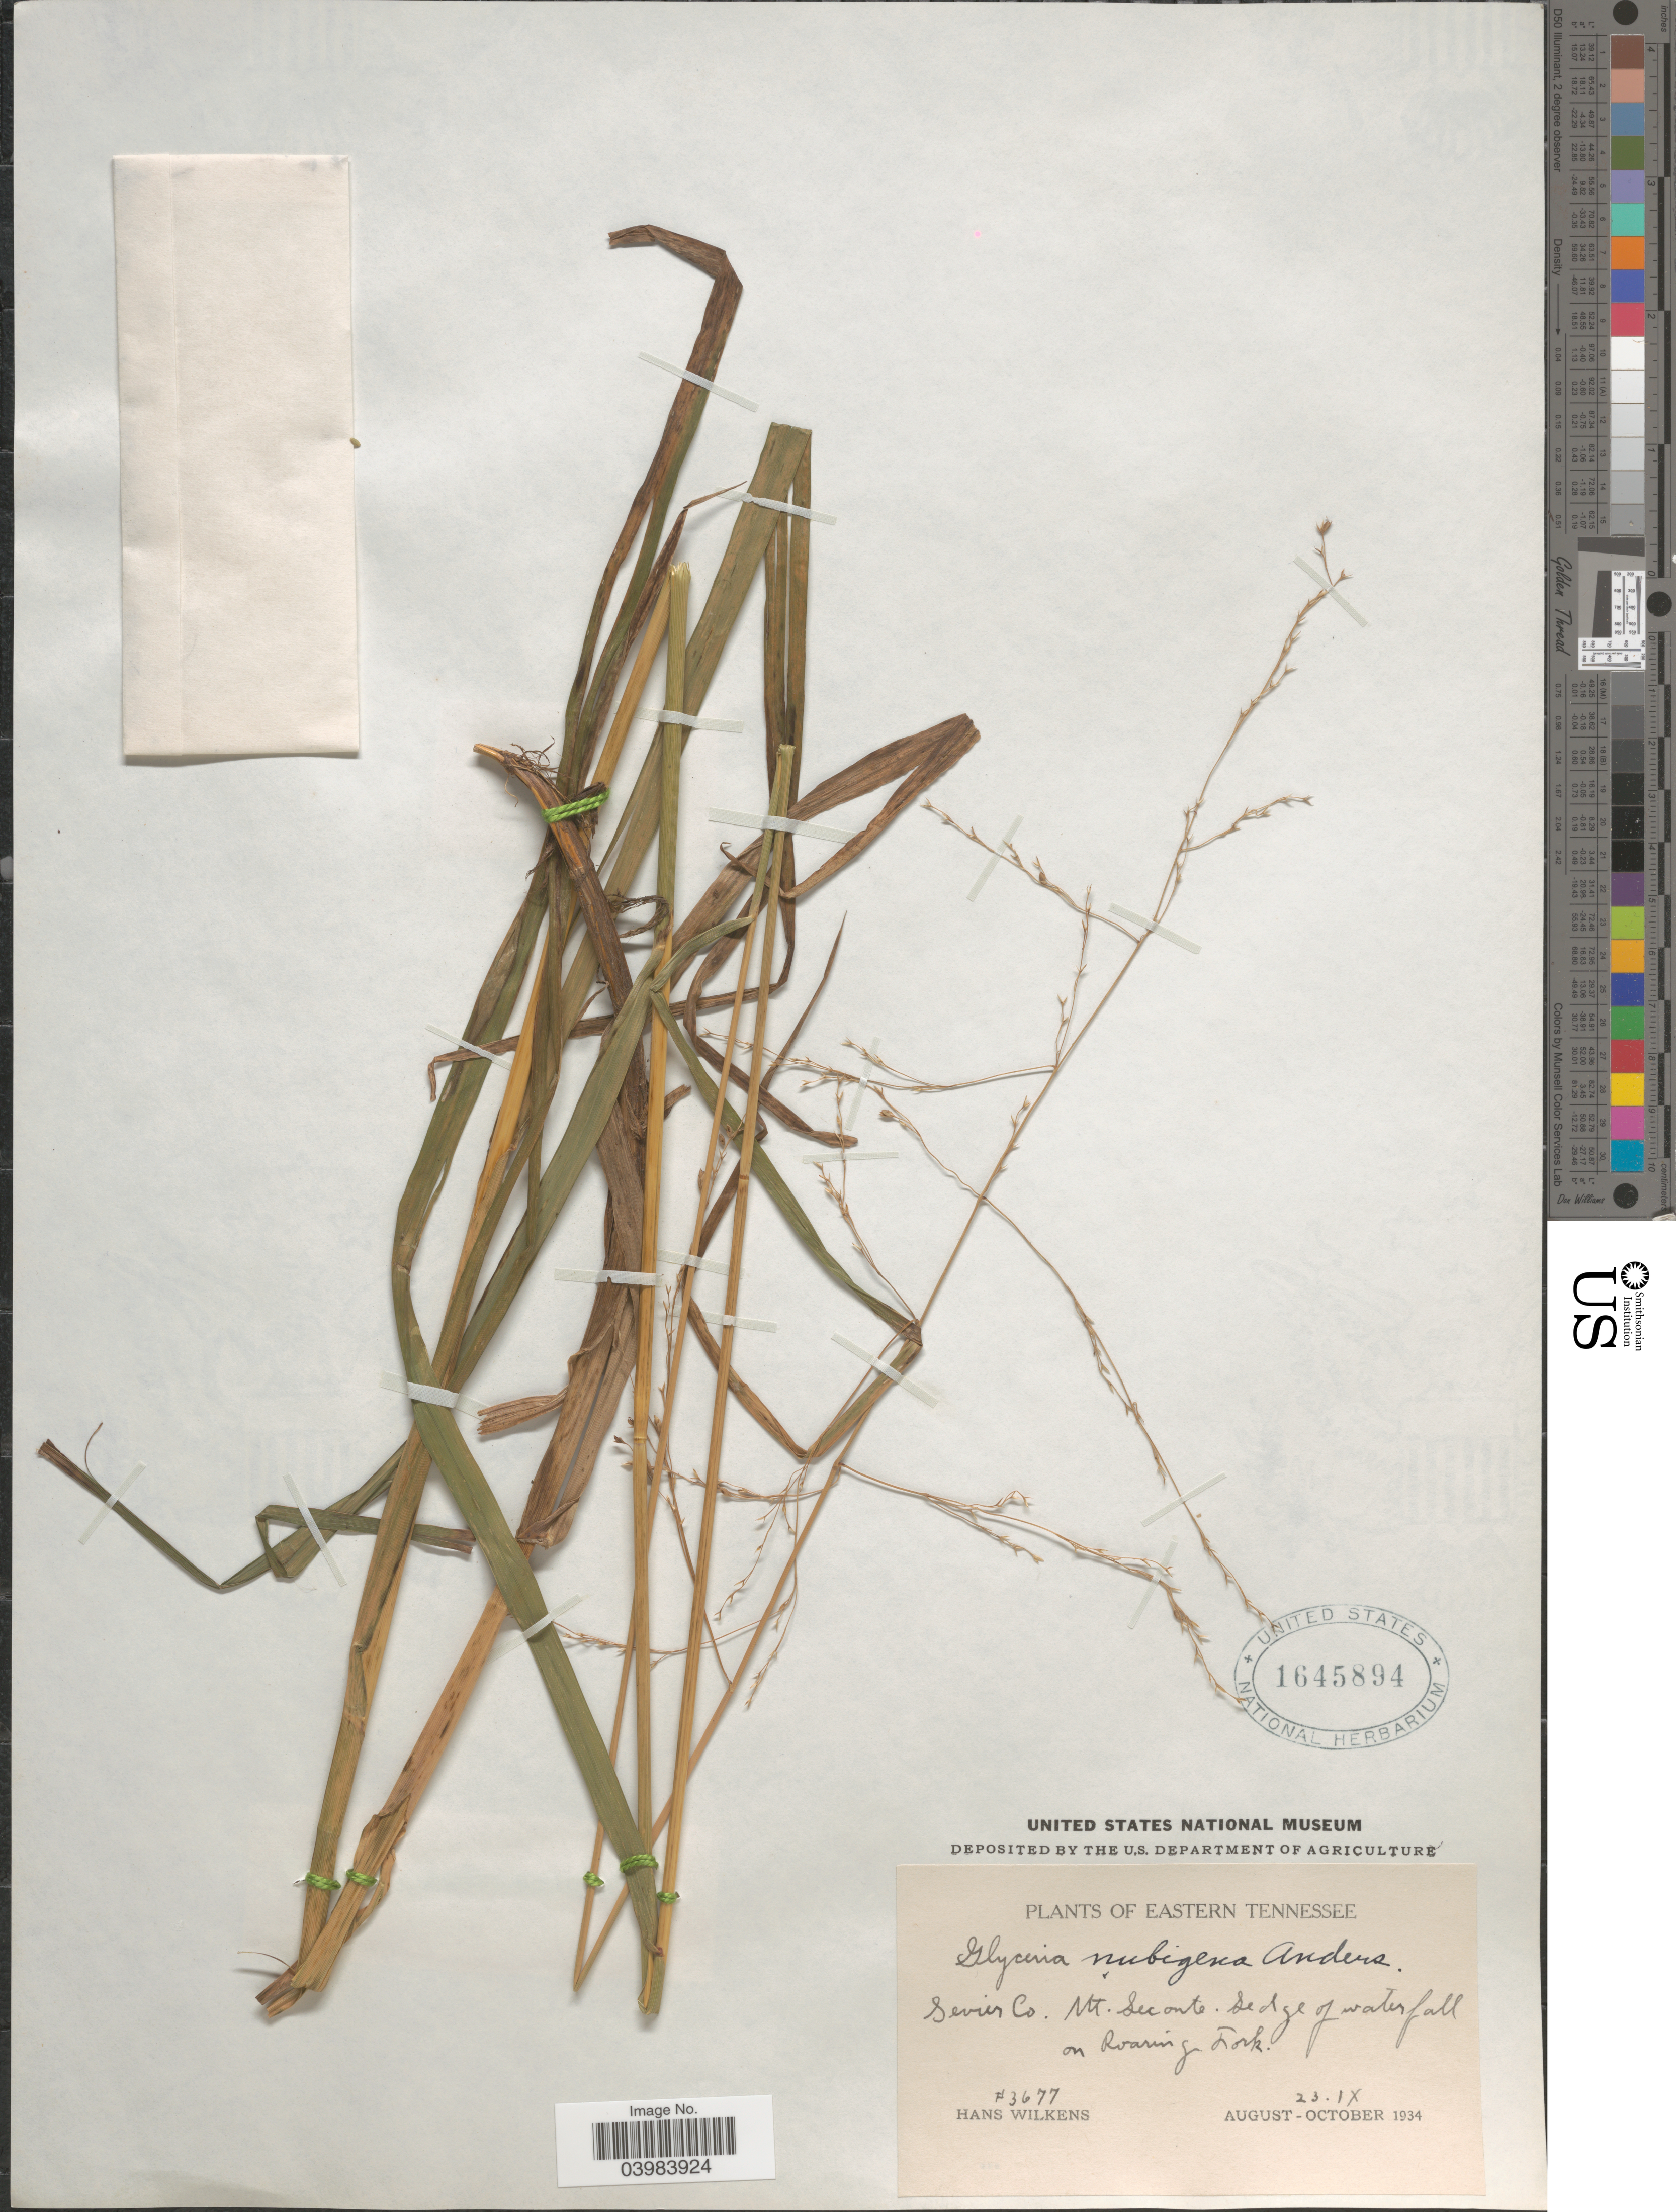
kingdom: Plantae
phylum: Tracheophyta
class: Liliopsida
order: Poales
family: Poaceae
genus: Glyceria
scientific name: Glyceria nubigena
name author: W.A. Anderson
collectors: H. Wilkens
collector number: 3677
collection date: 1934-09-23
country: United States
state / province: Tennessee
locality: Eastern Tennessee. Sevier Co. Mt. Leconte. Sedge of waterfall on Roaring Fork.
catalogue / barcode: US 1645894